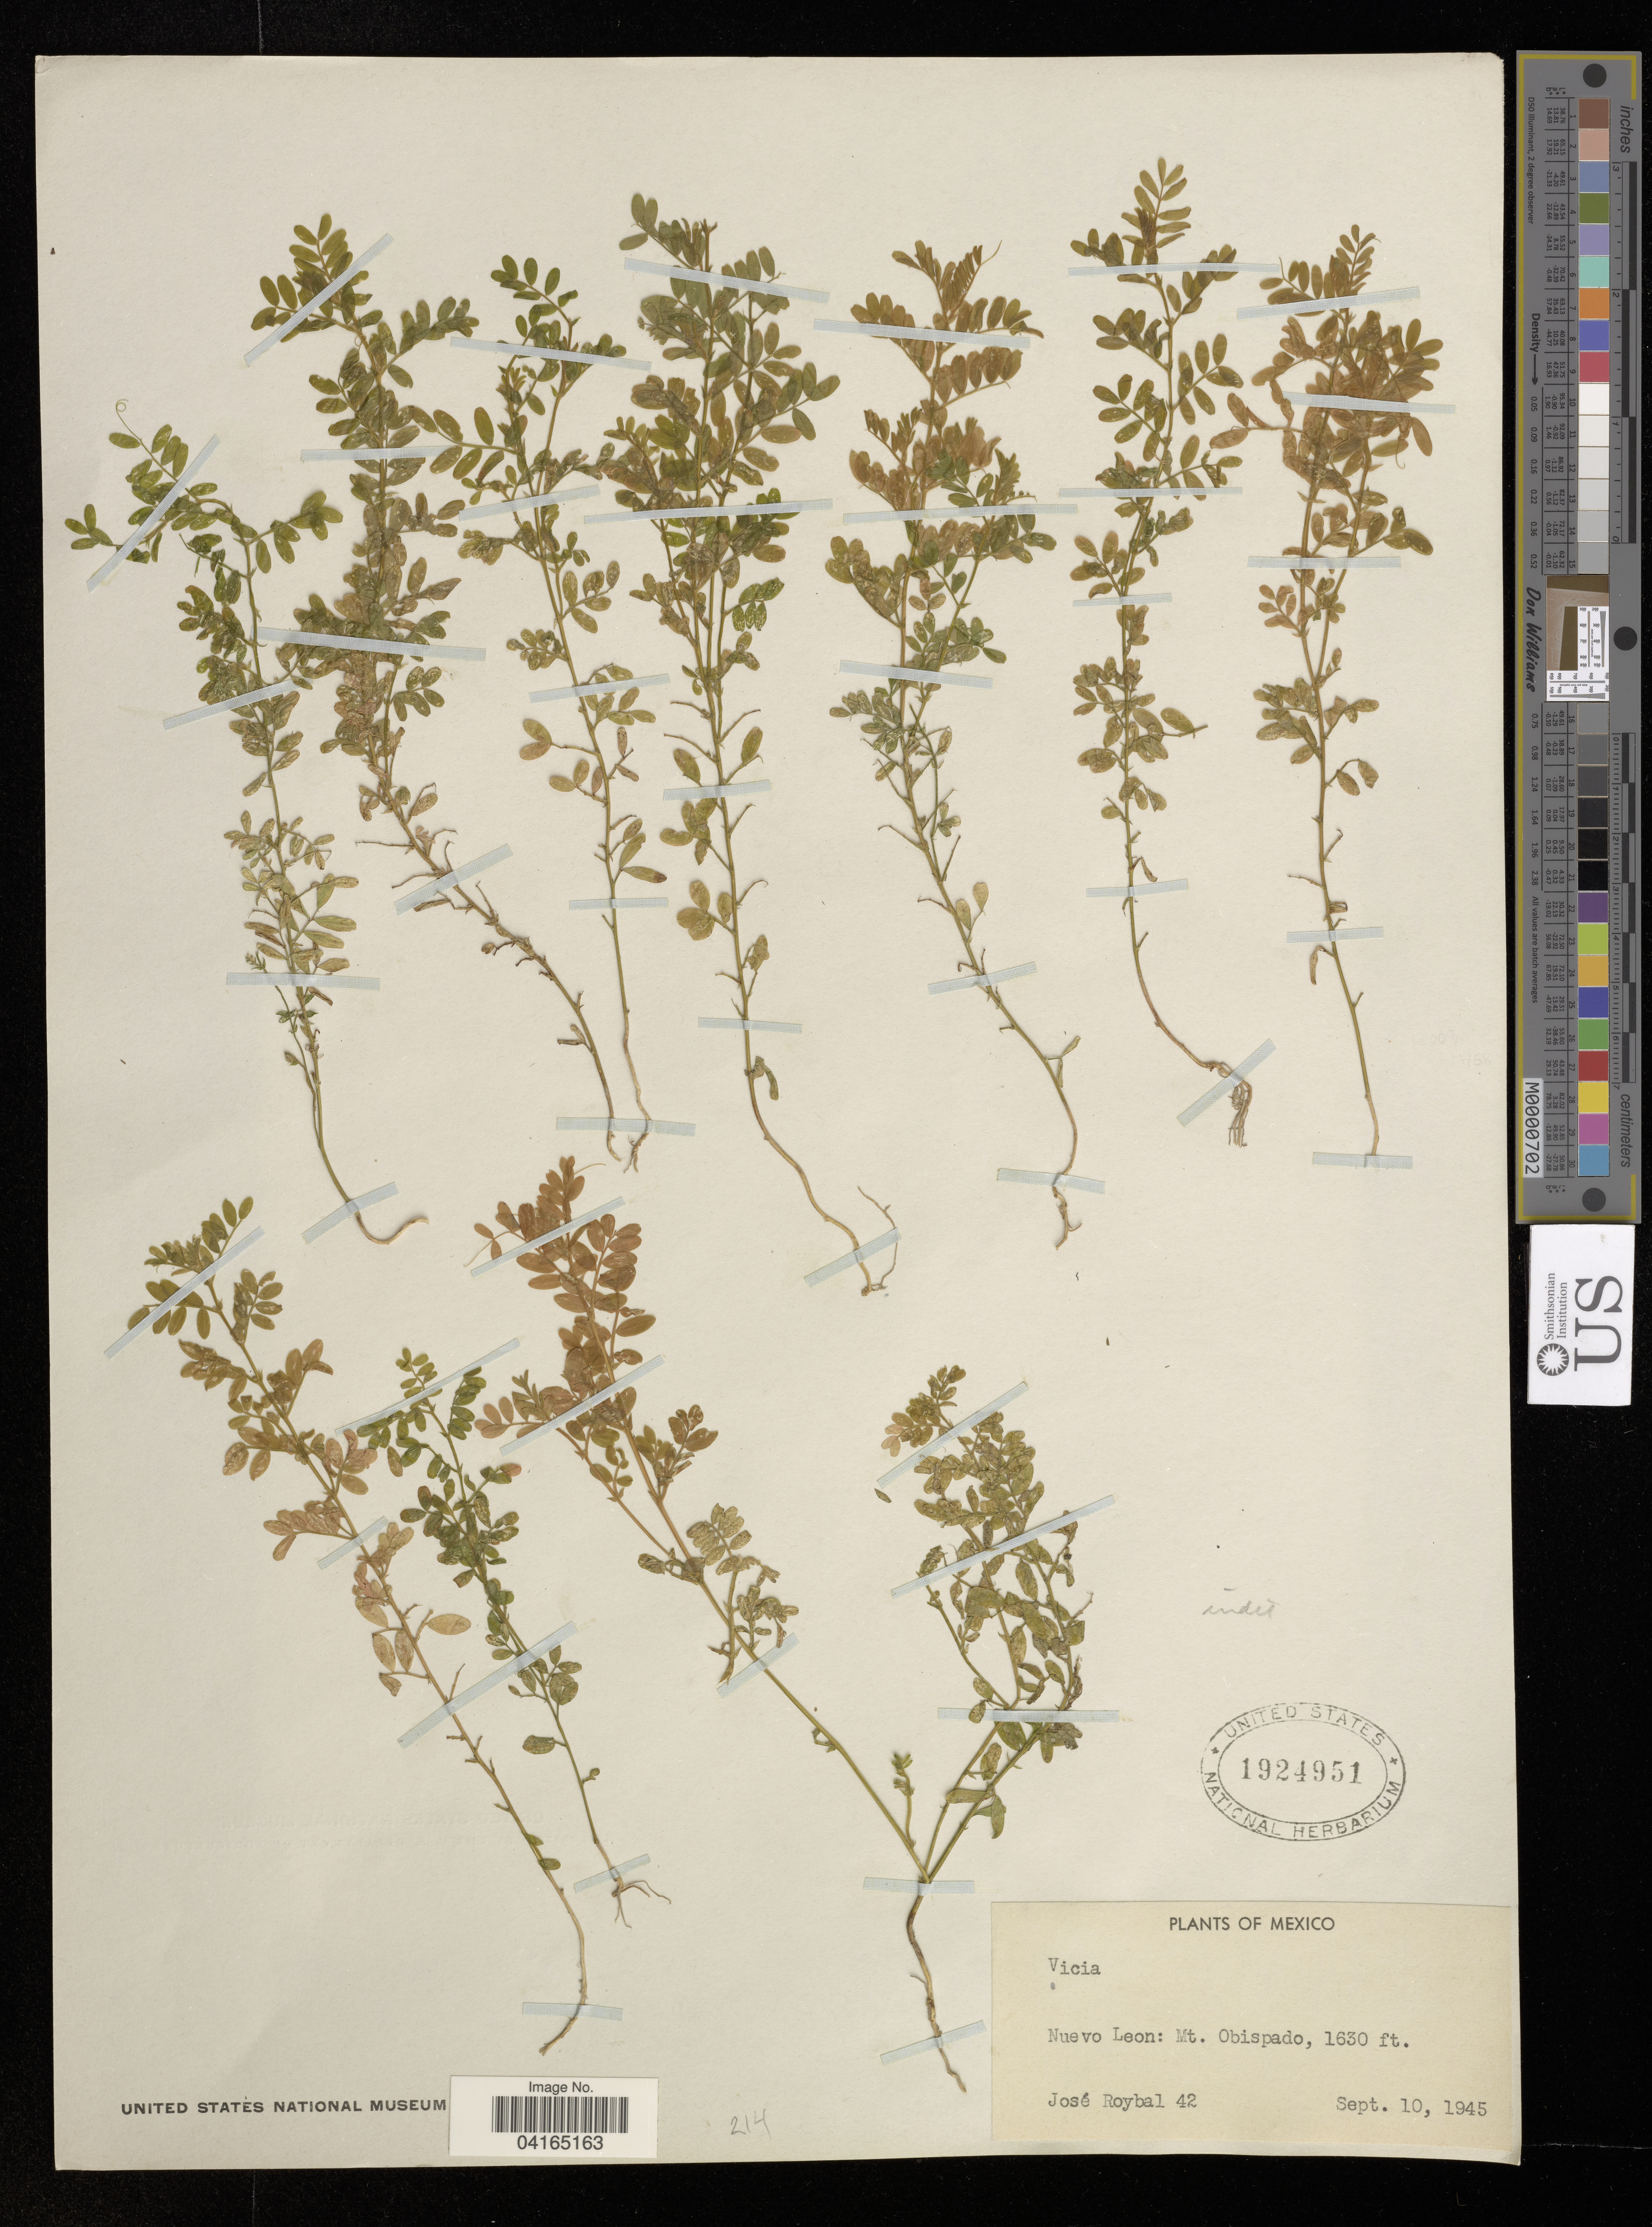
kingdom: Plantae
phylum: Tracheophyta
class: Magnoliopsida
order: Fabales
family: Fabaceae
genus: Vicia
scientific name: Vicia sp.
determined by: Hechenleitner, Paulina, RBG Edinburgh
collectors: J. Roybal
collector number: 42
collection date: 1945-09-10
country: Mexico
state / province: Nuevo León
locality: Mt. Obispado, 1630 ft.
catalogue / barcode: US 1924951